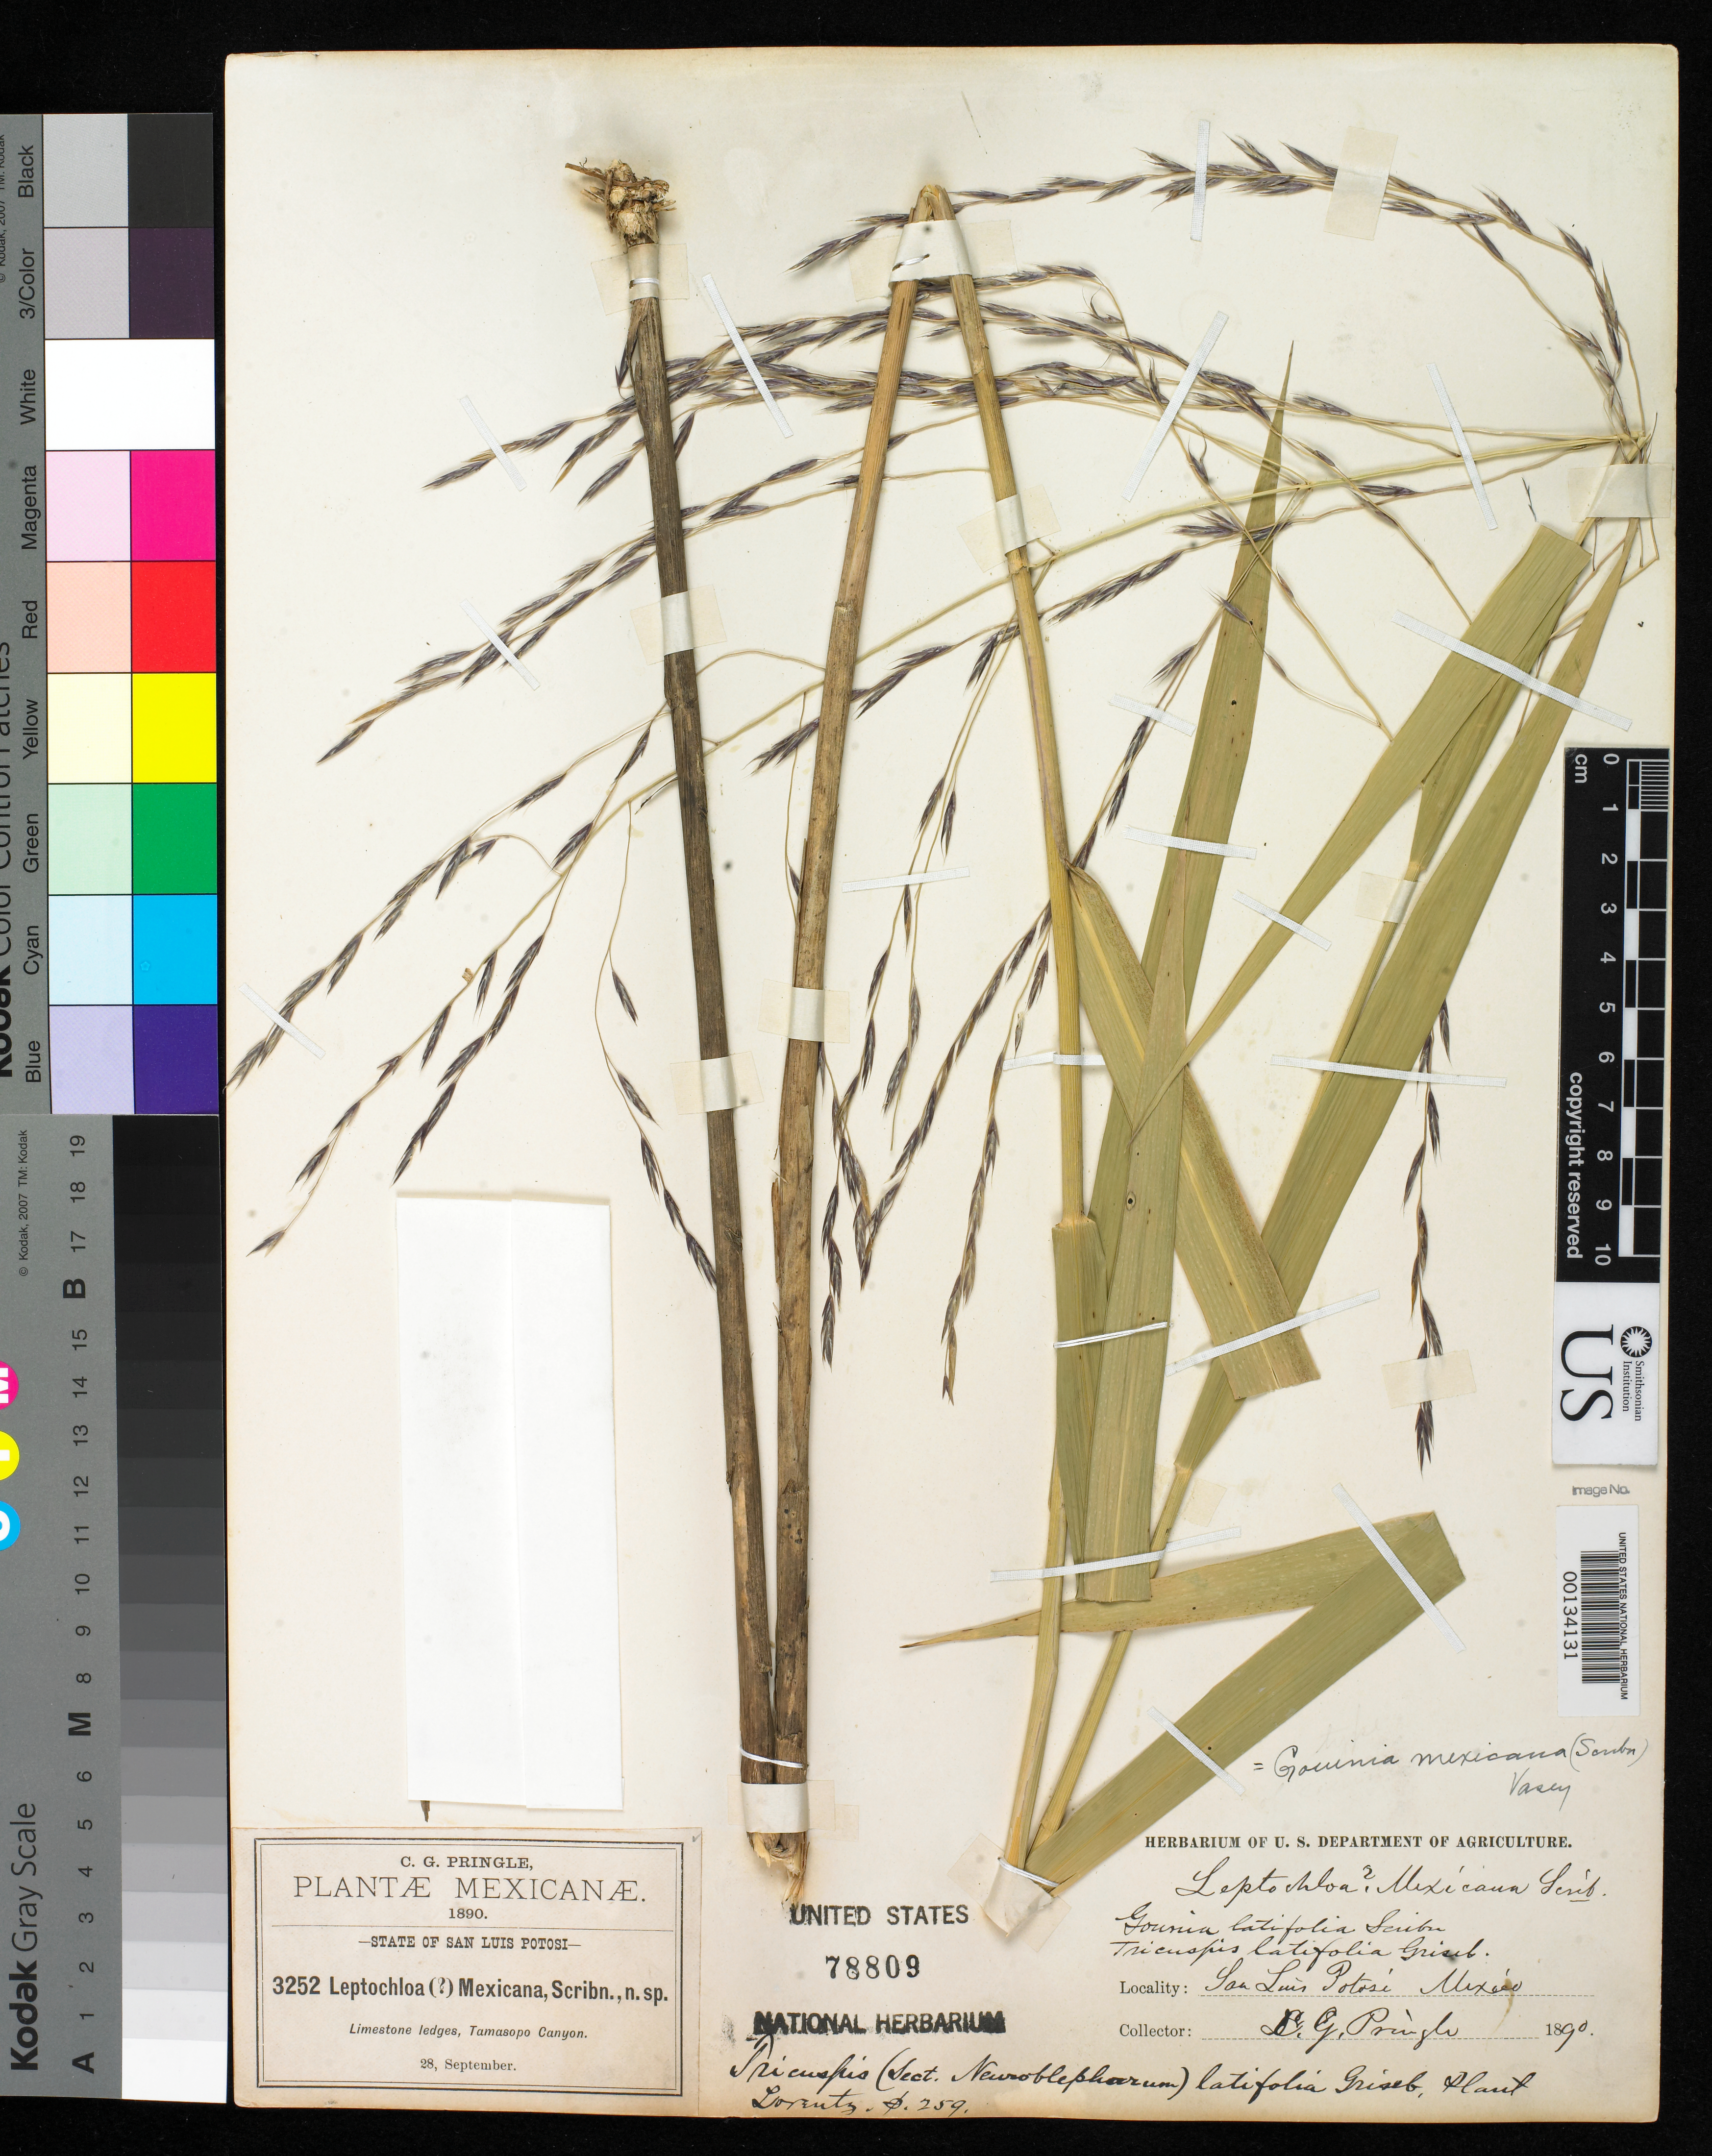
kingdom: Plantae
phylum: Tracheophyta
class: Liliopsida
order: Poales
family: Poaceae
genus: Leptochloa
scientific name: Leptochloa mexicana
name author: Scribn.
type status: Isotype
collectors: C. G. Pringle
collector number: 3252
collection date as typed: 28 Sep 1890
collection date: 1890-09-28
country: Mexico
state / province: San Luis Potosi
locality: Tamasopo Canyon.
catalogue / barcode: US 78809